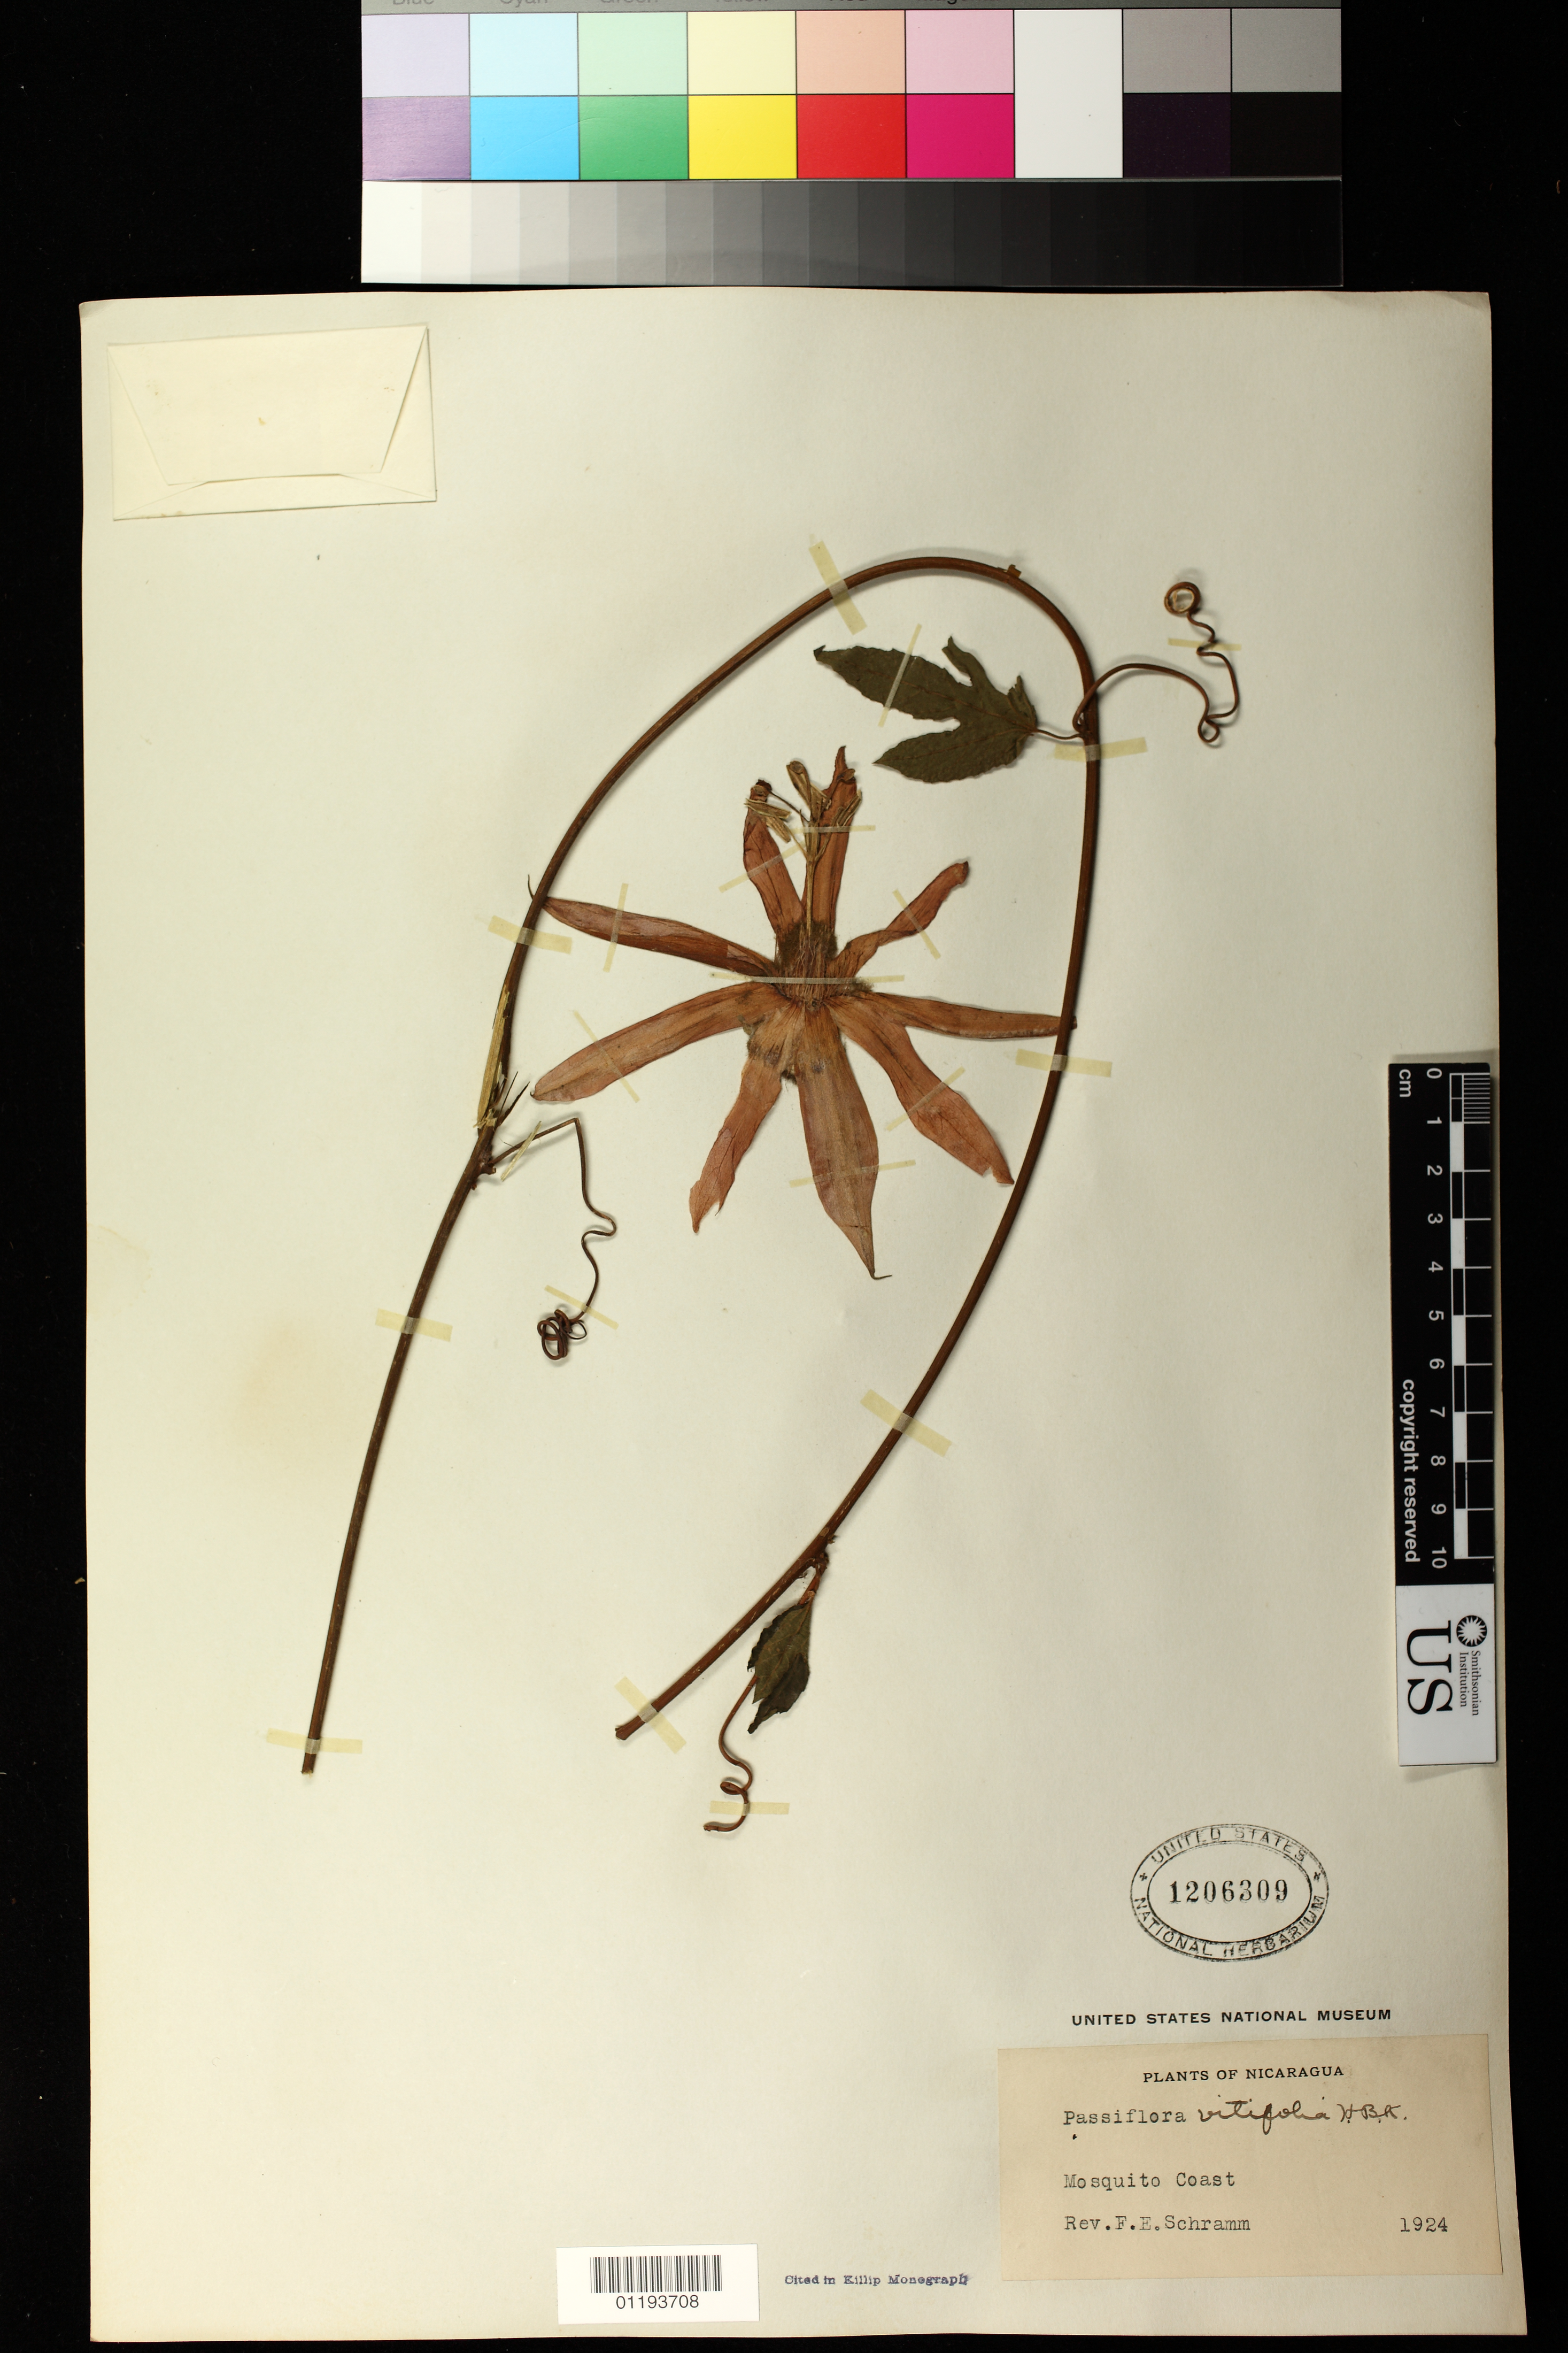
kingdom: Plantae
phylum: Tracheophyta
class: Magnoliopsida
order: Malpighiales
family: Passifloraceae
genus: Passiflora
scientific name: Passiflora vitifolia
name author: Kunth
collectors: F. E. Schramm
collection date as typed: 1924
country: Nicaragua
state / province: Atlántico Sur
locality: Mosquito Coast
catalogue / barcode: US 1206309